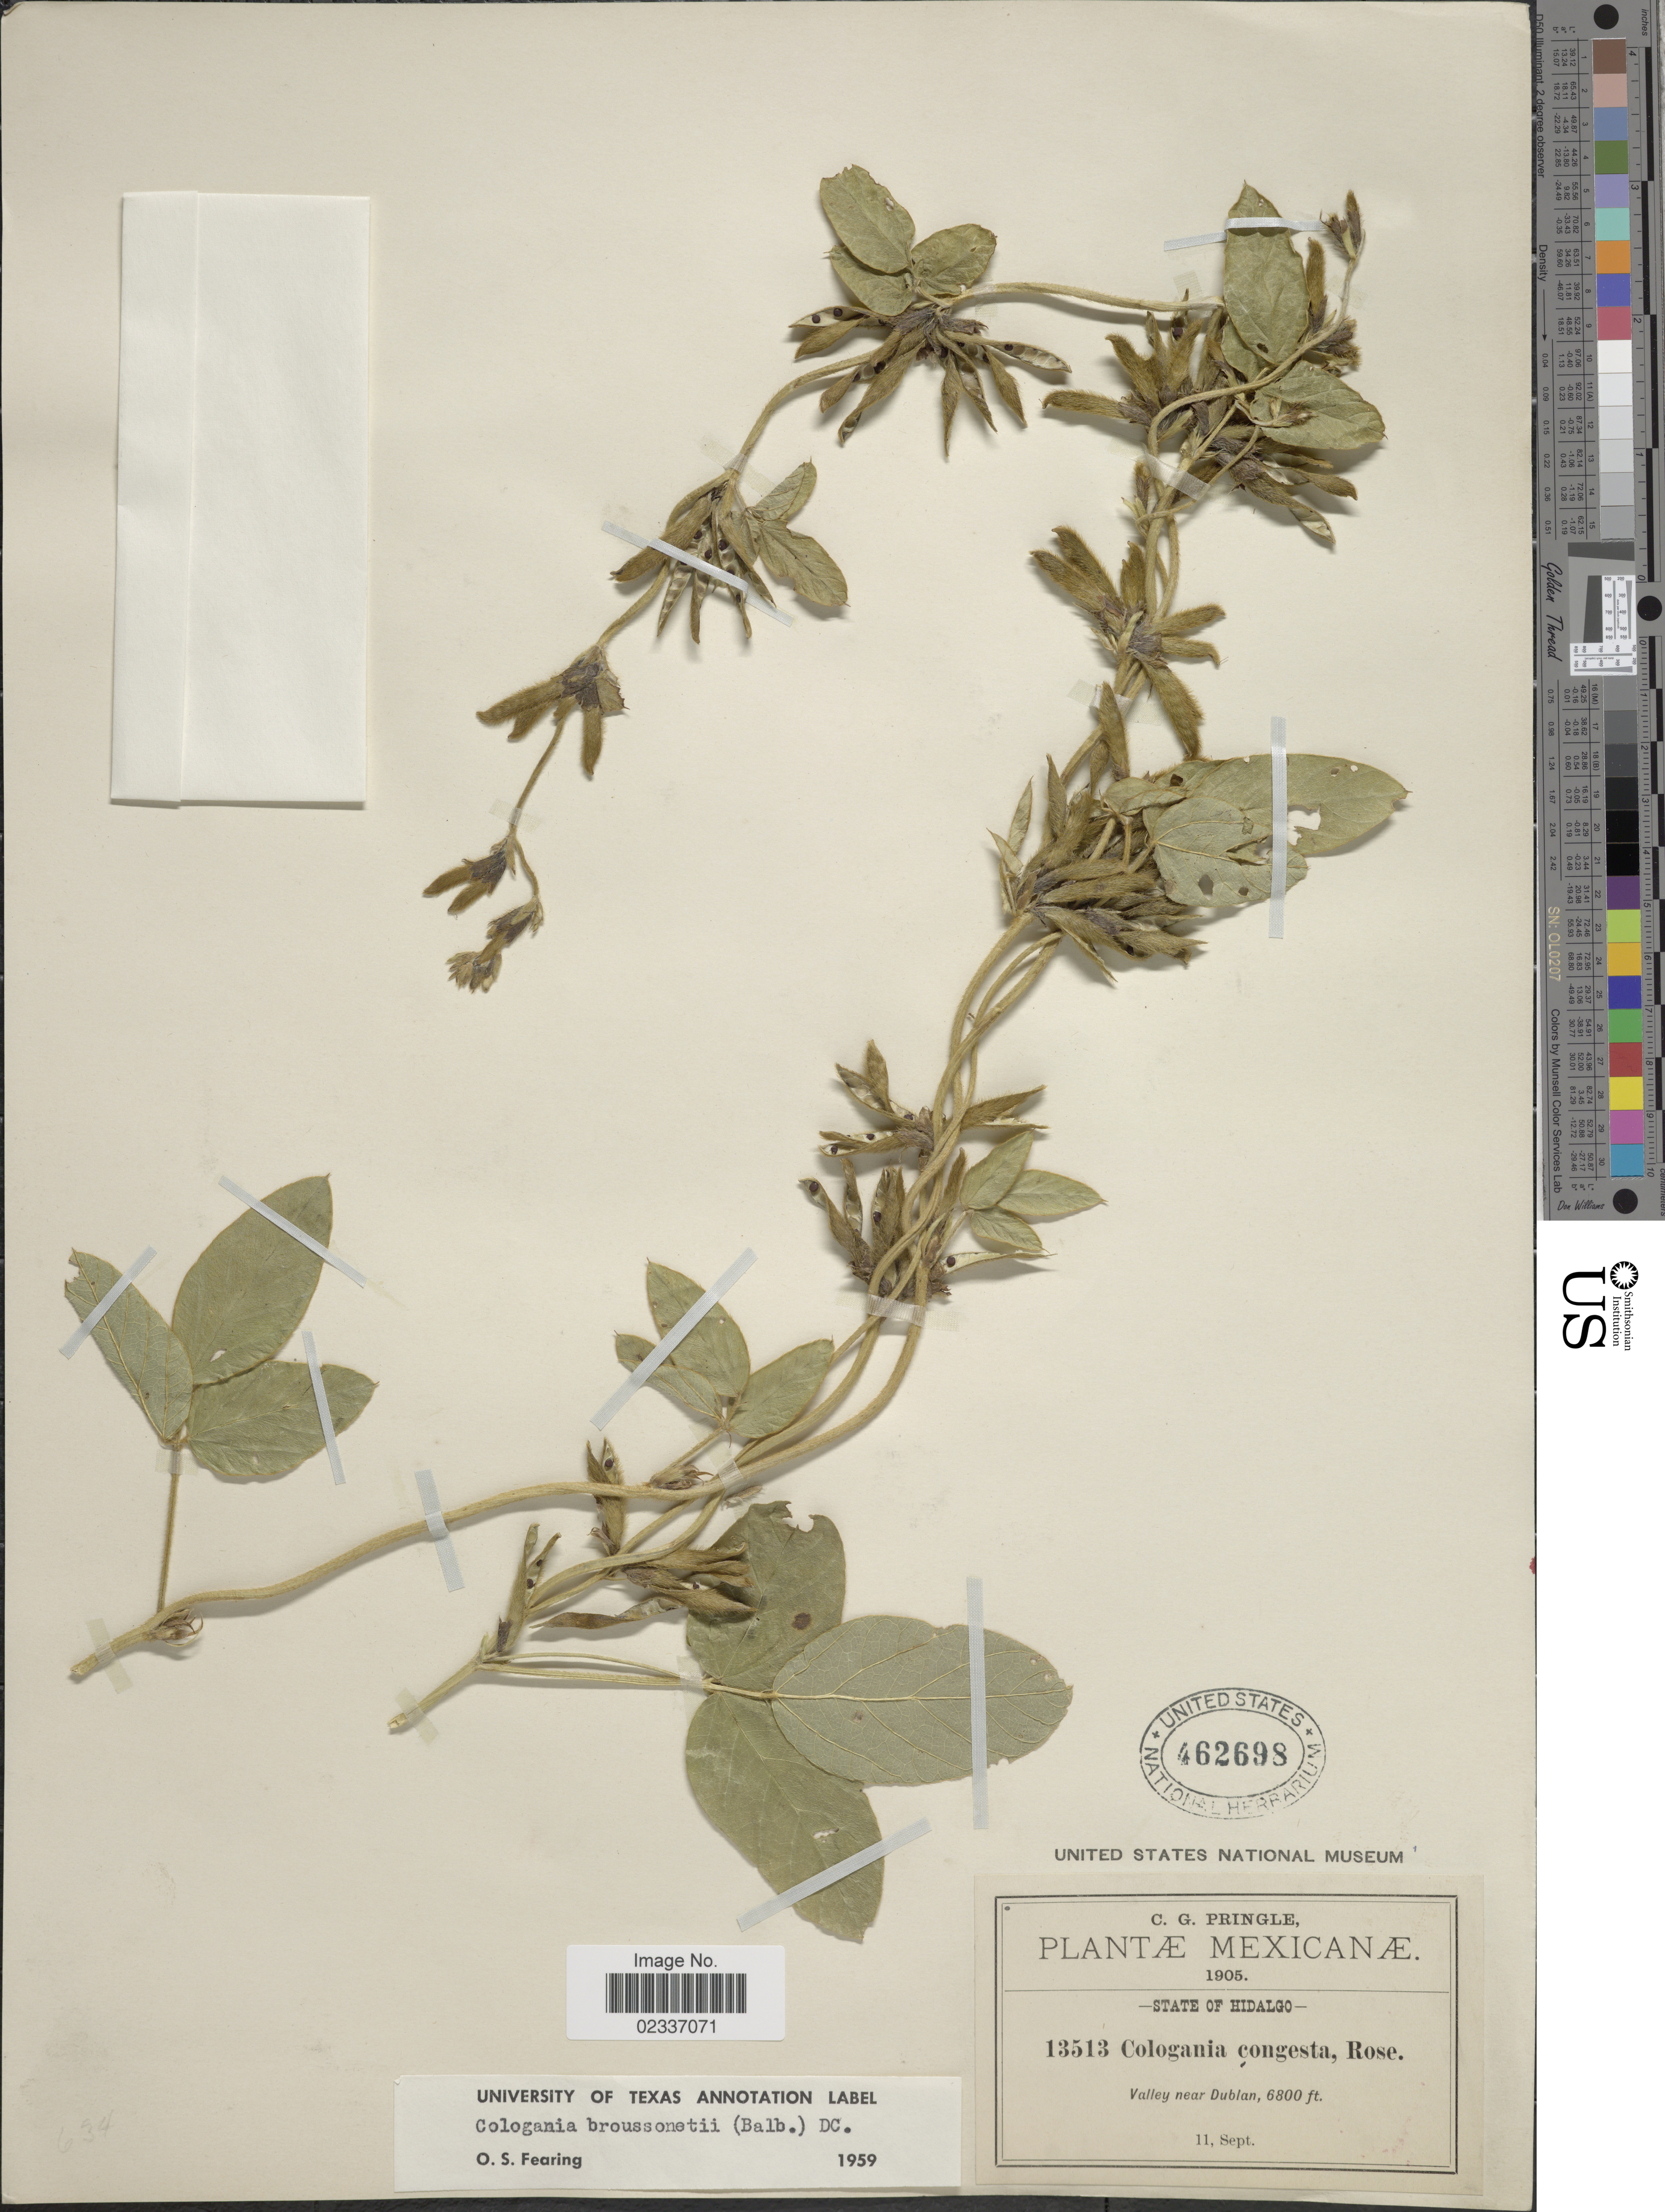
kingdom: Plantae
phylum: Tracheophyta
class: Magnoliopsida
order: Fabales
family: Fabaceae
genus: Cologania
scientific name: Cologania broussonetii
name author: (Balb.) DC.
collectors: C. G. Pringle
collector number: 13513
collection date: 1905-09-11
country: Mexico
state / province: Hidalgo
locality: Valley near Dublan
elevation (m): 2073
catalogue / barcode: US 462698